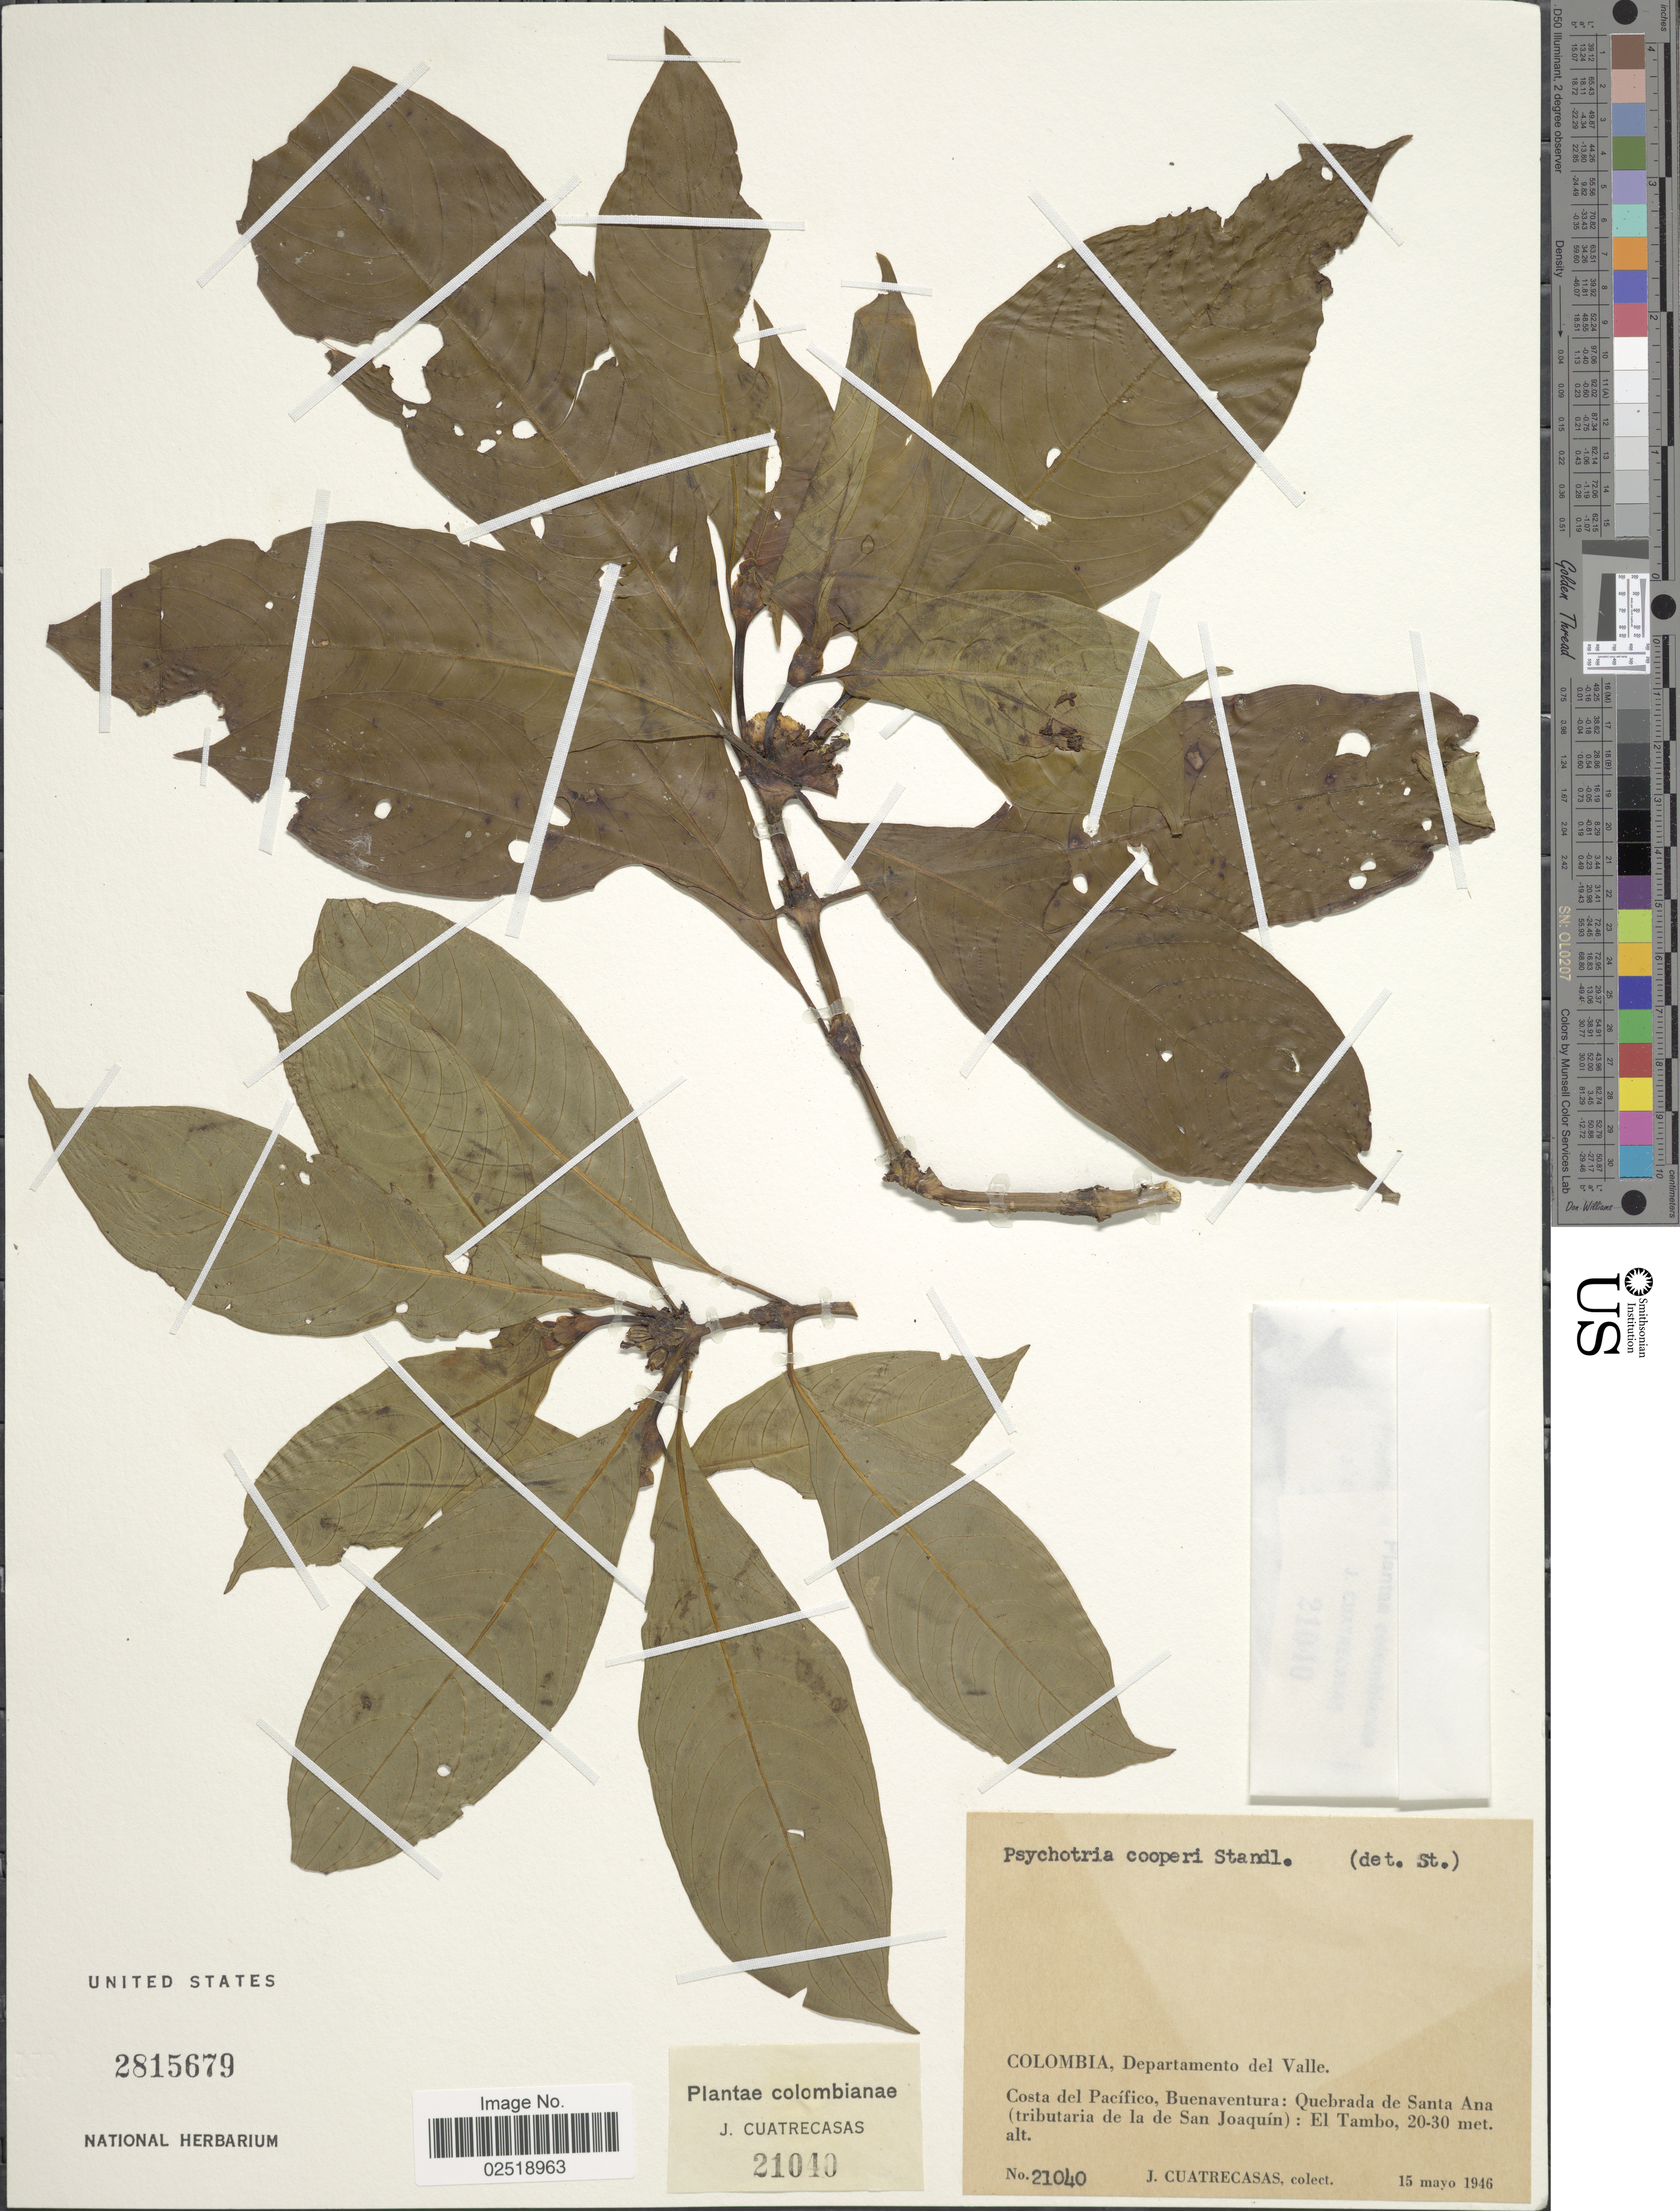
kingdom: Plantae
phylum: Tracheophyta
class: Magnoliopsida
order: Gentianales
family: Rubiaceae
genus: Psychotria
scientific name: Psychotria cooperi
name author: Standl.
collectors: J. Cuatrecasas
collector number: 21040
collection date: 1946-05-15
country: Colombia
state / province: Valle del Cauca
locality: Departamento del Valle, Costa del pacífico, Buenaventura: Quebrada de Santa Ana (tributaria de la de San Joaquín): El Tambo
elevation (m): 20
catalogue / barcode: US 2815679